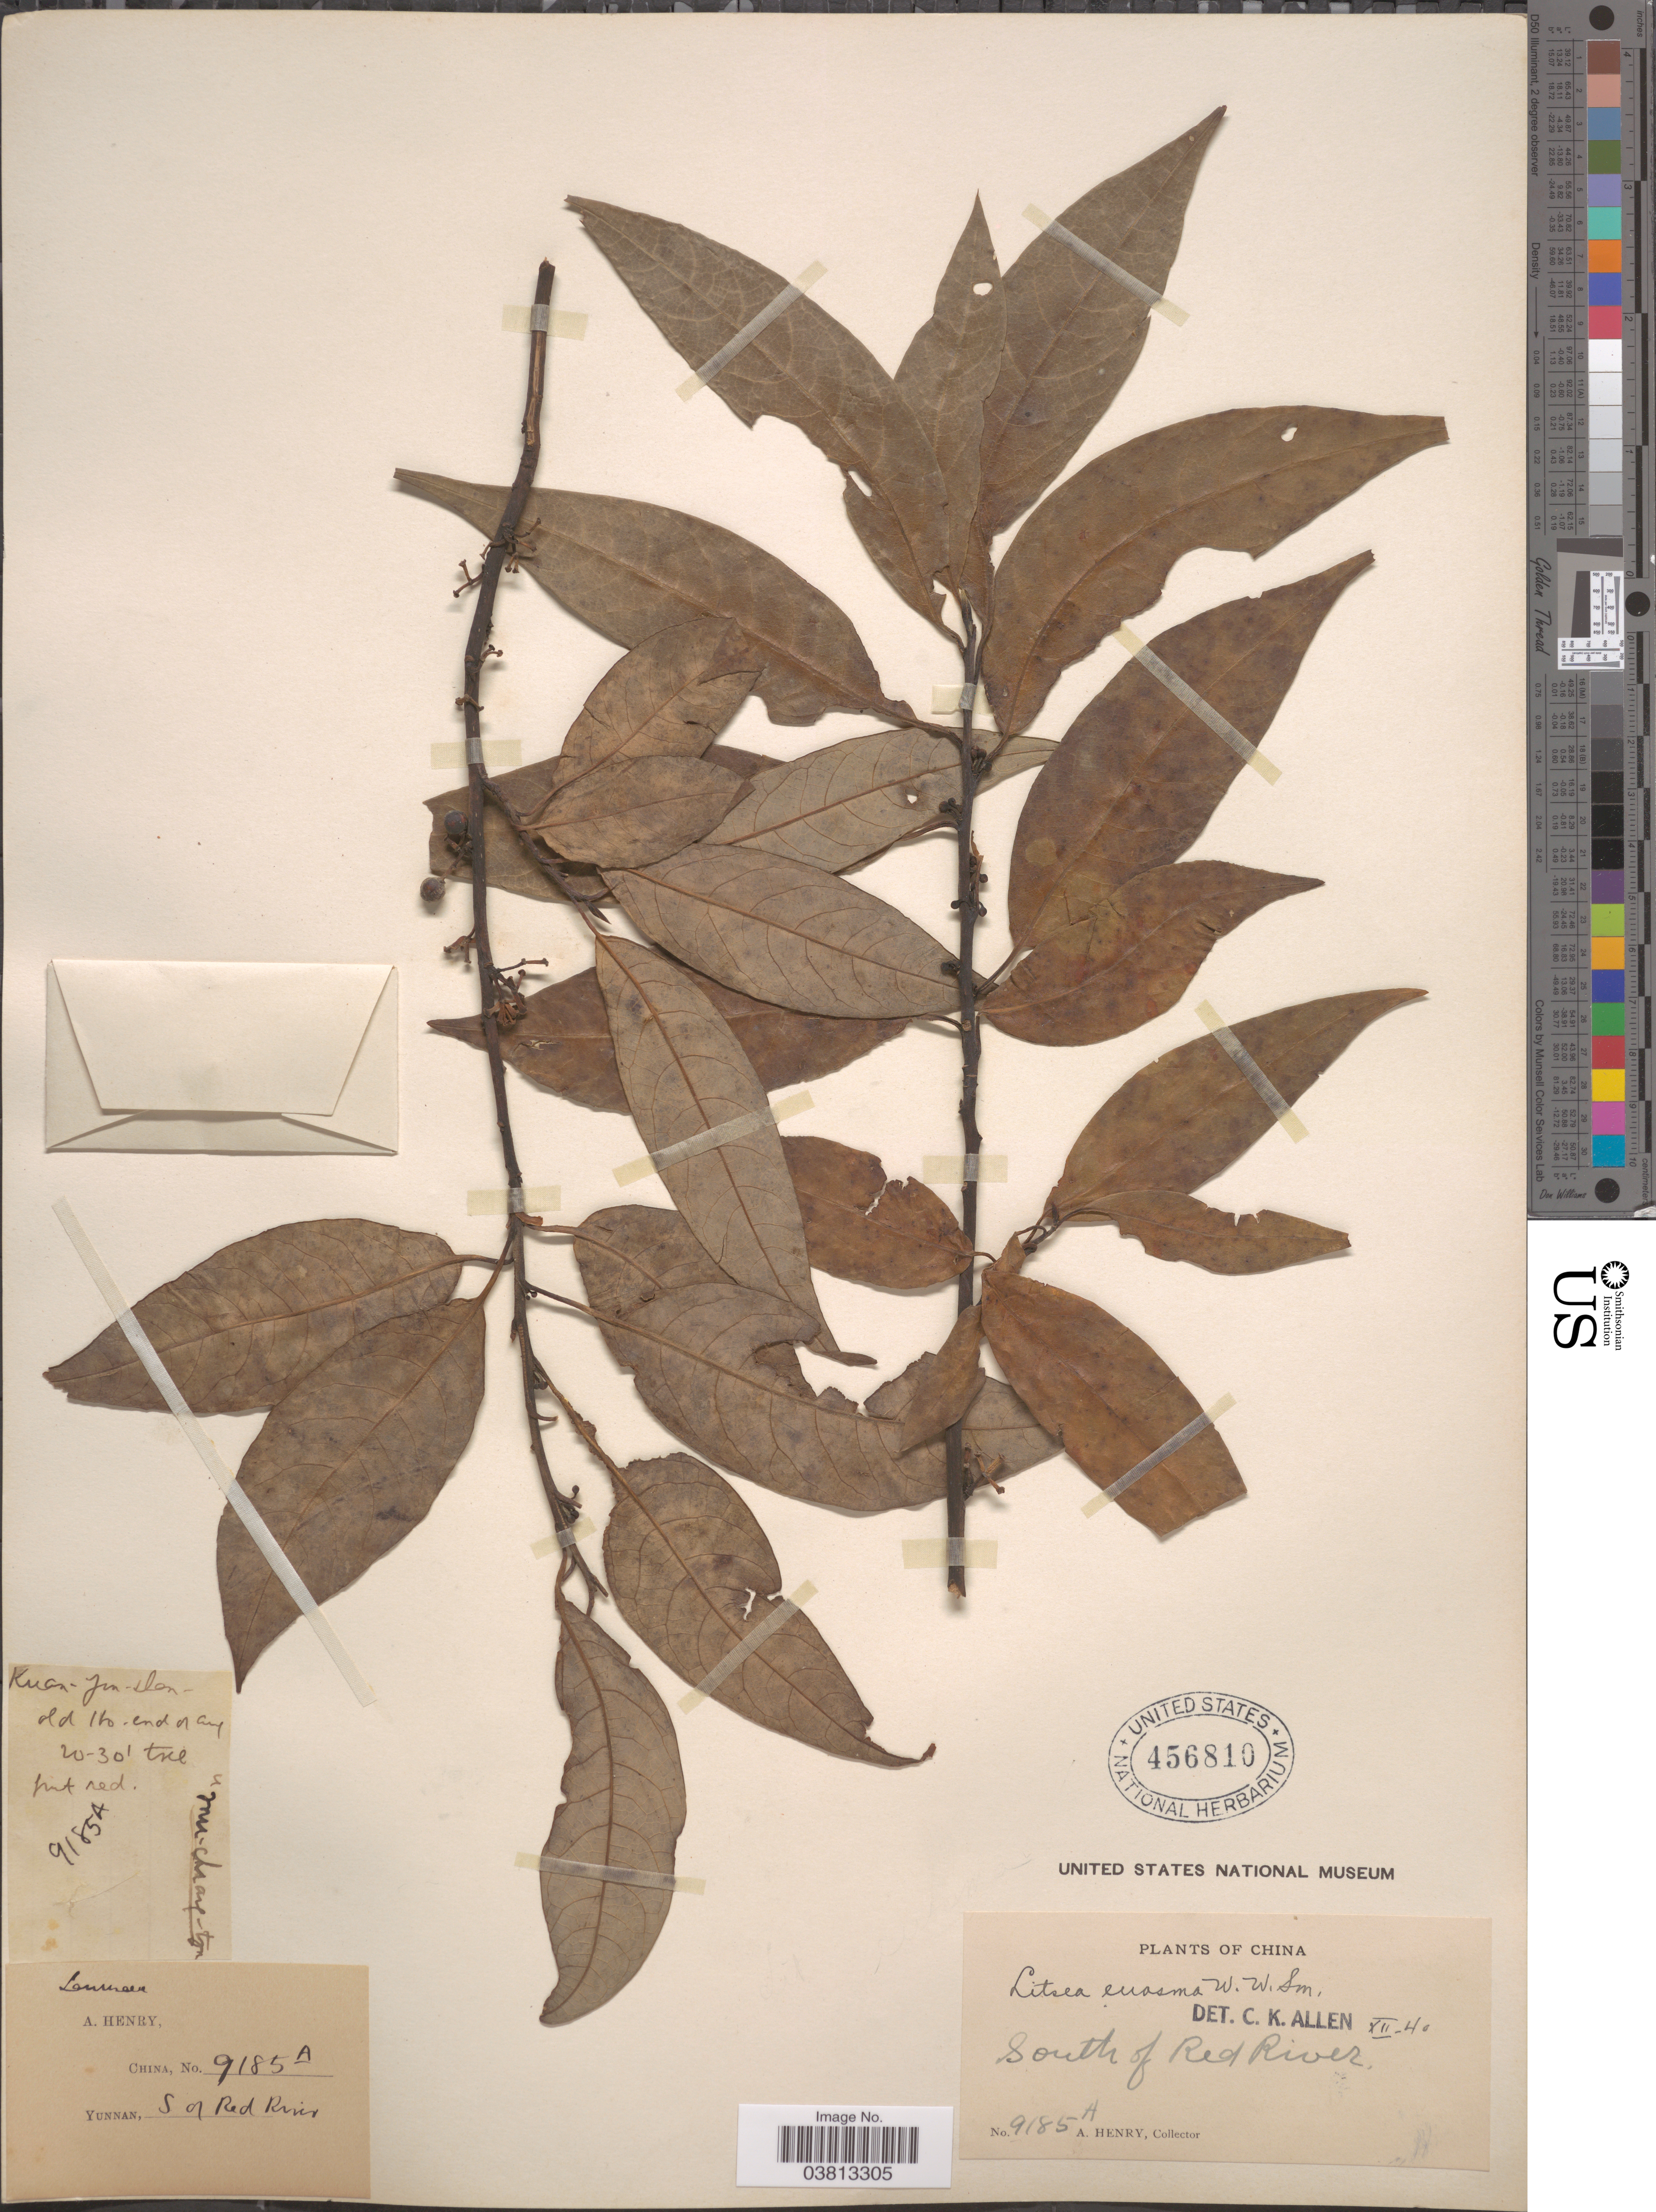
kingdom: Plantae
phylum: Tracheophyta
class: Magnoliopsida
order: Laurales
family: Lauraceae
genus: Litsea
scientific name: Litsea euosma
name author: W.W. Sm.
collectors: A. Henry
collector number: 9185 A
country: China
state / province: Yunnan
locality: South of Red River.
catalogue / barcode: US 456810